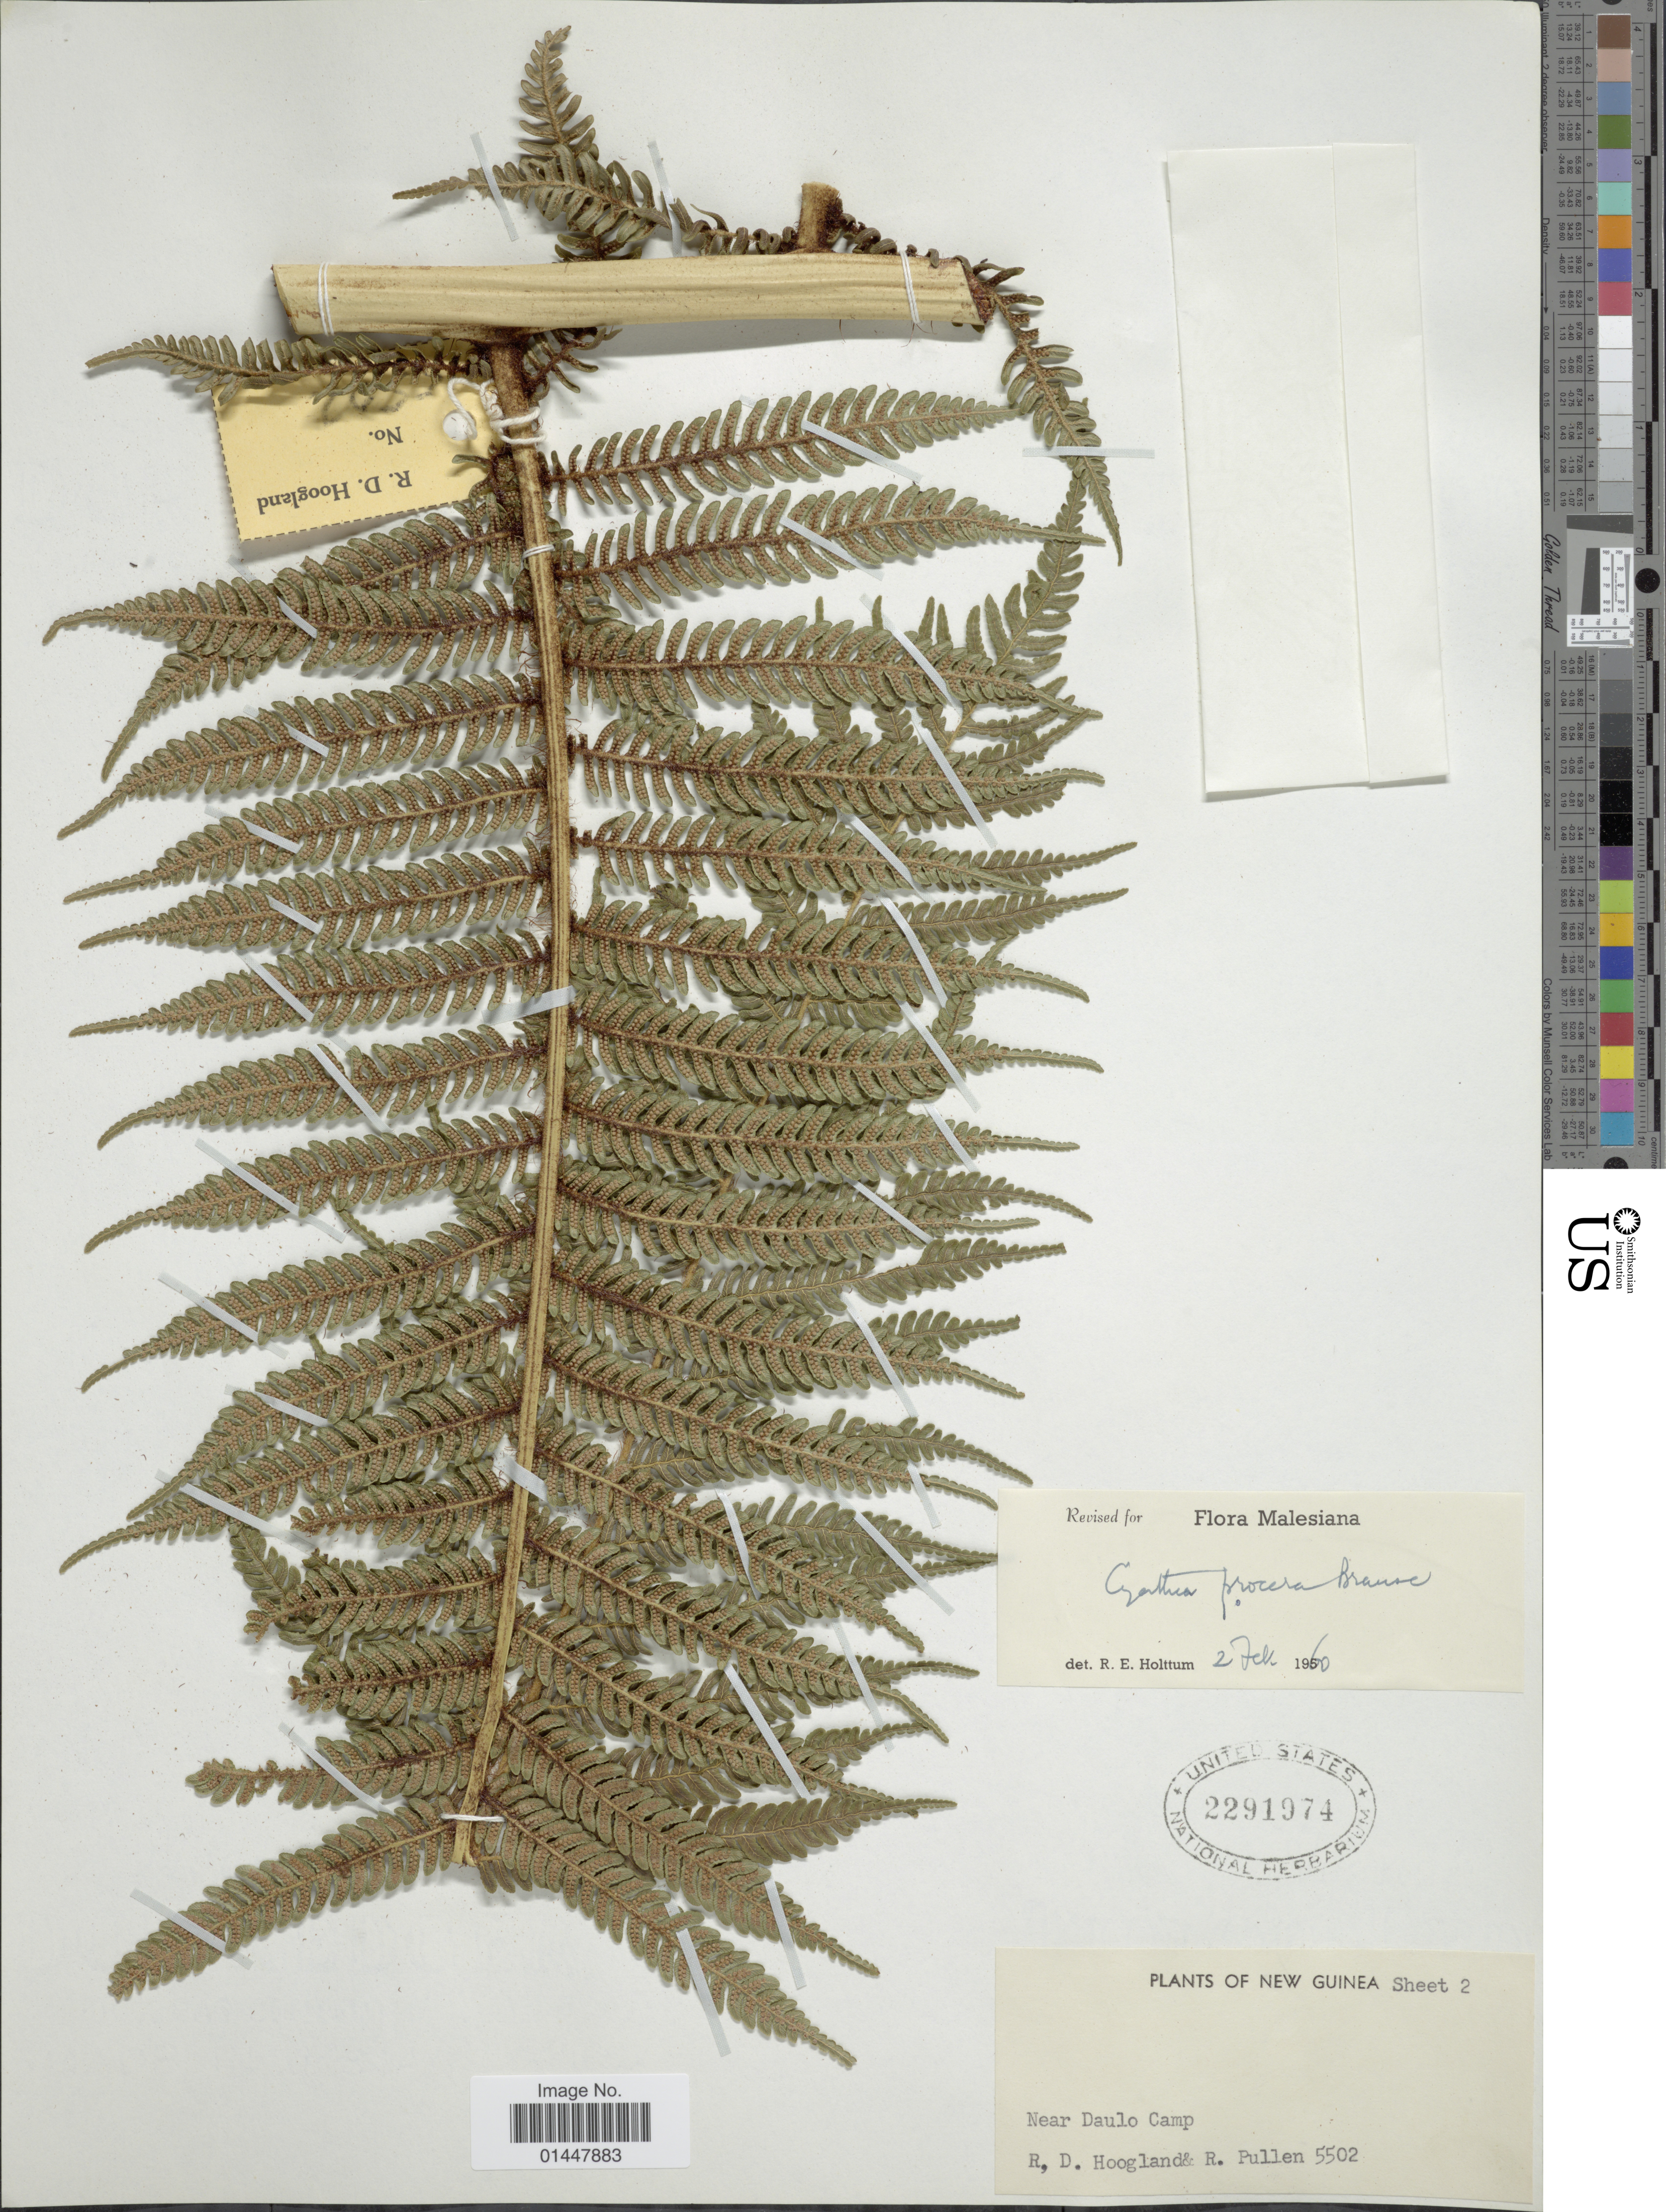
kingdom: Plantae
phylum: Tracheophyta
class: Polypodiopsida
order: Cyatheales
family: Cyatheaceae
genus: Sphaeropteris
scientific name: Sphaeropteris procera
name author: (Brause) R.M. Tryon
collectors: R. D. Hoogland & R. Pullen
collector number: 5502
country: Papua New Guinea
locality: New Guinea, near Daulo Camp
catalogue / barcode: US 2291974